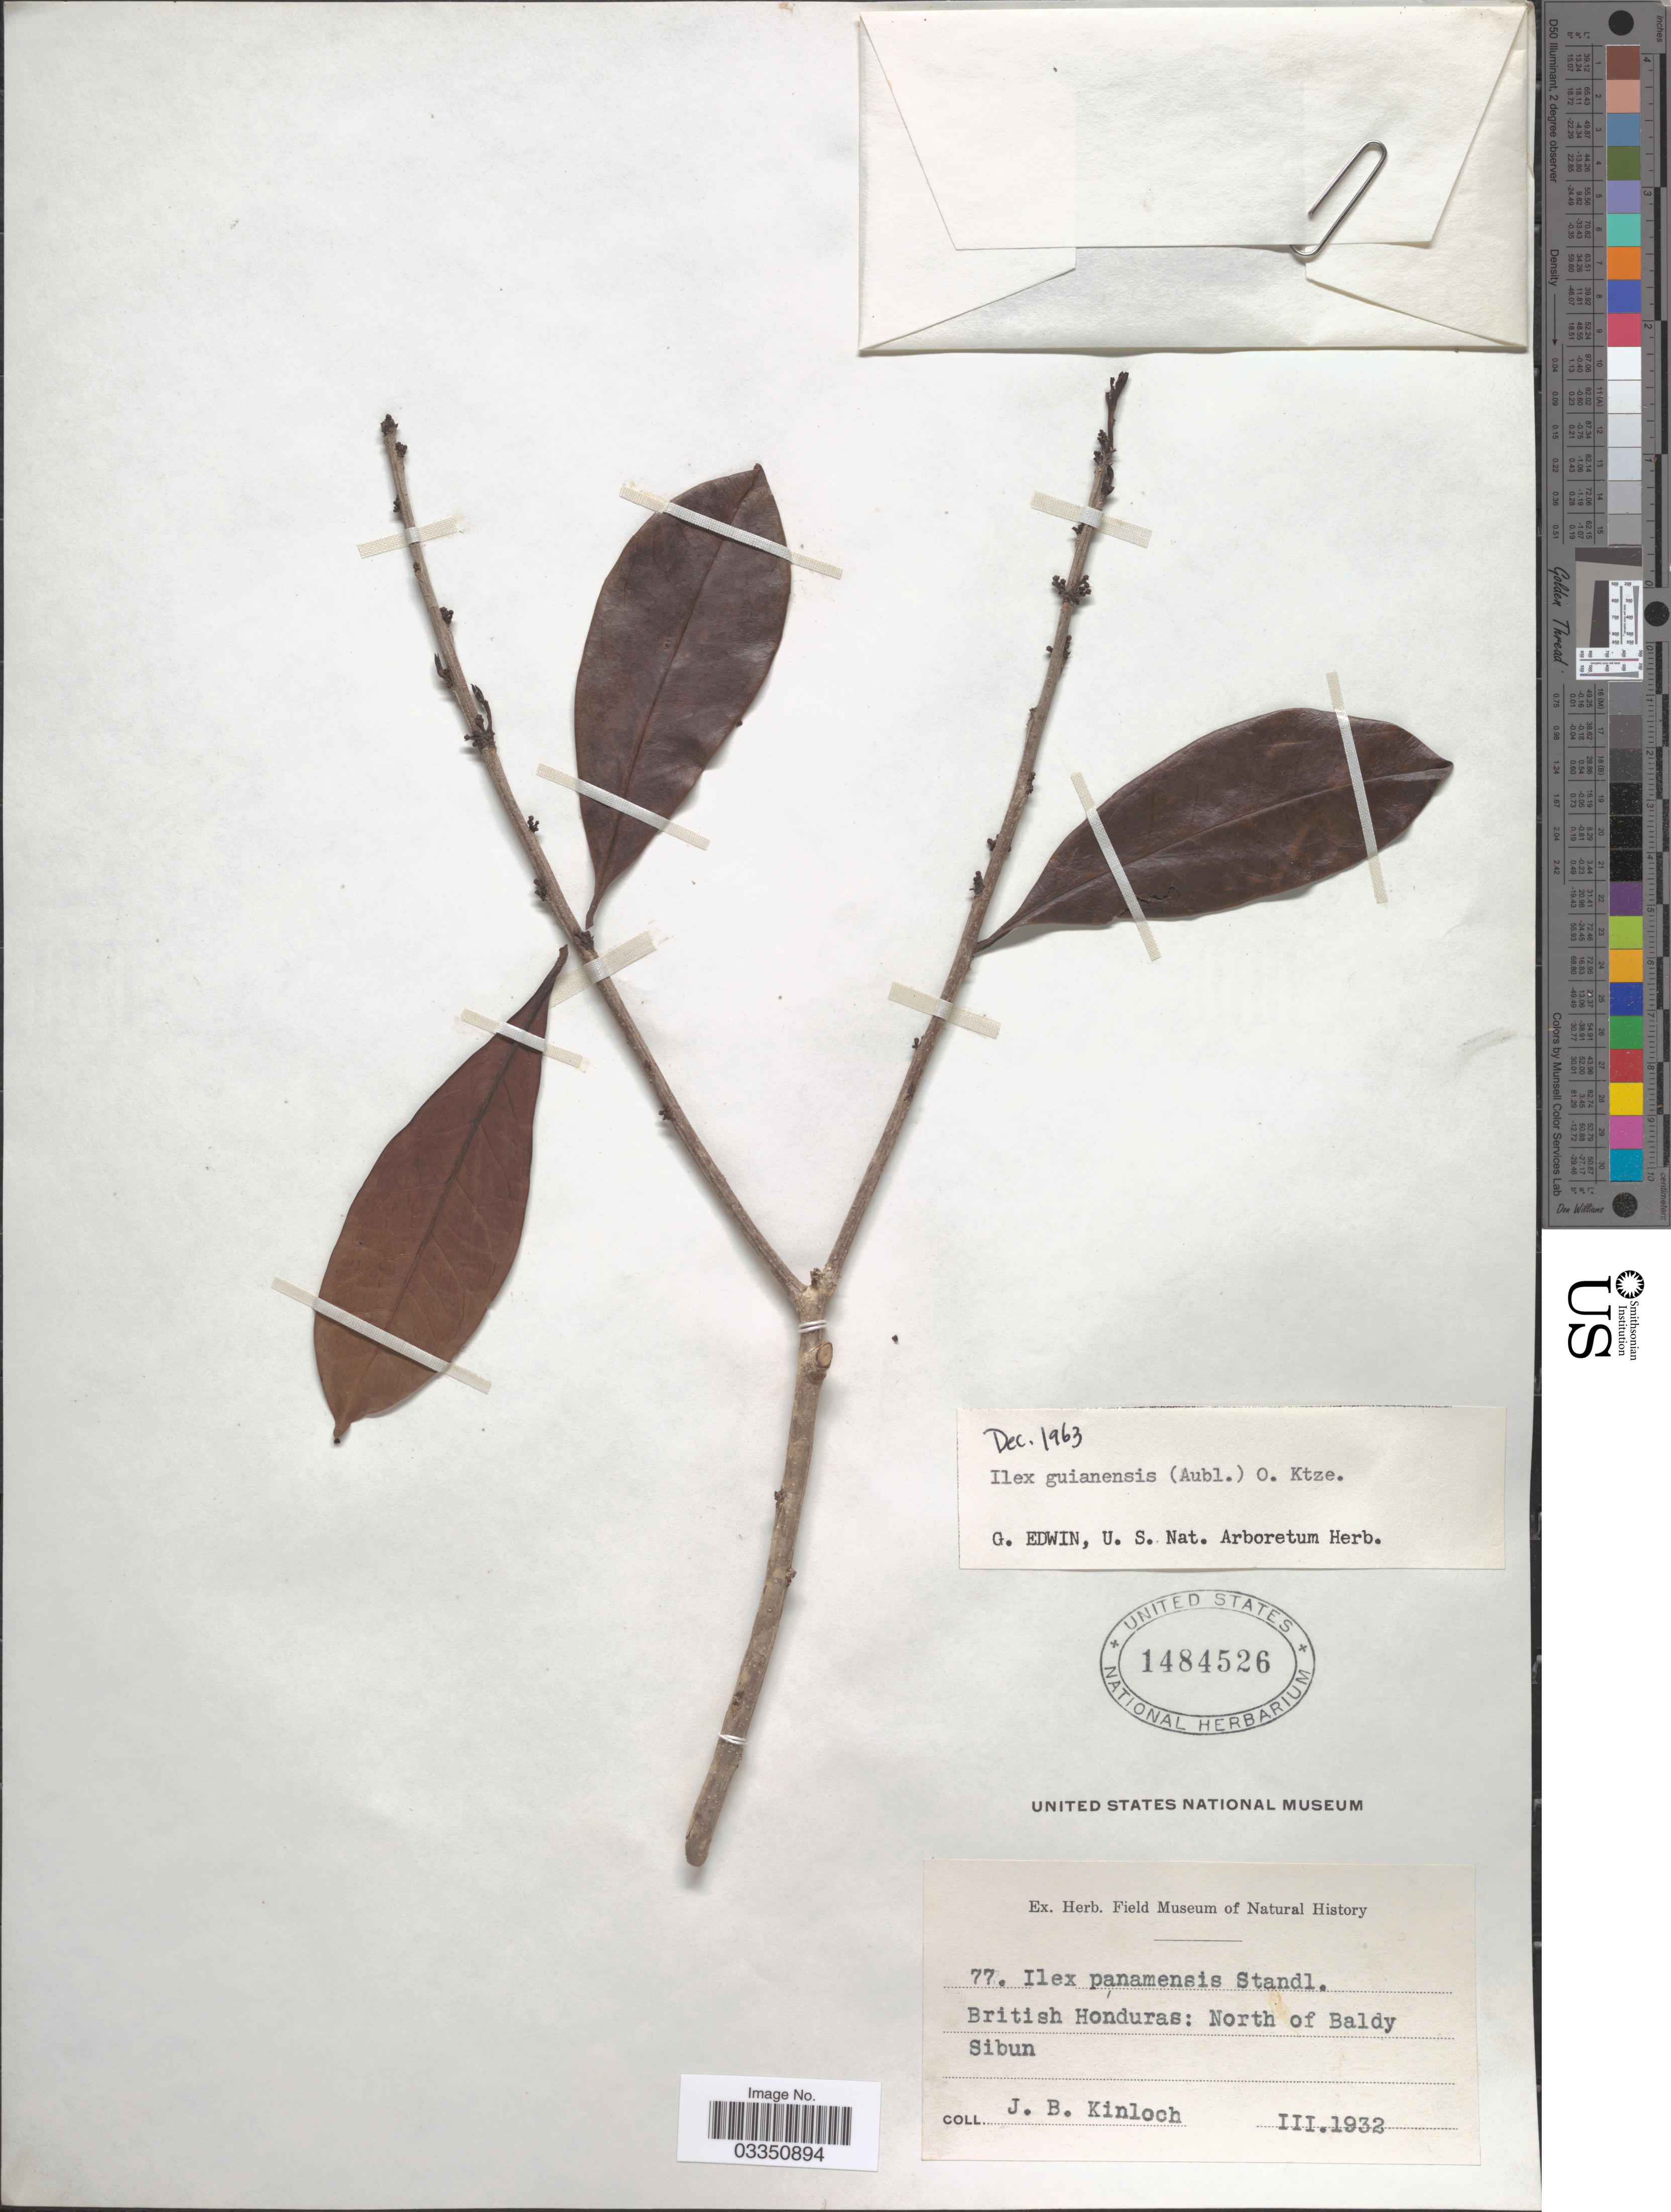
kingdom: Plantae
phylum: Tracheophyta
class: Magnoliopsida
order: Aquifoliales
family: Aquifoliaceae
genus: Ilex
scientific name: Ilex guianensis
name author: (Aubl.) Kuntze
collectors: J. Kinloch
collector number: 77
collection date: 1932-03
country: Belize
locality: British Honduras: North of Baldy Sibun.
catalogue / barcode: US 1484526